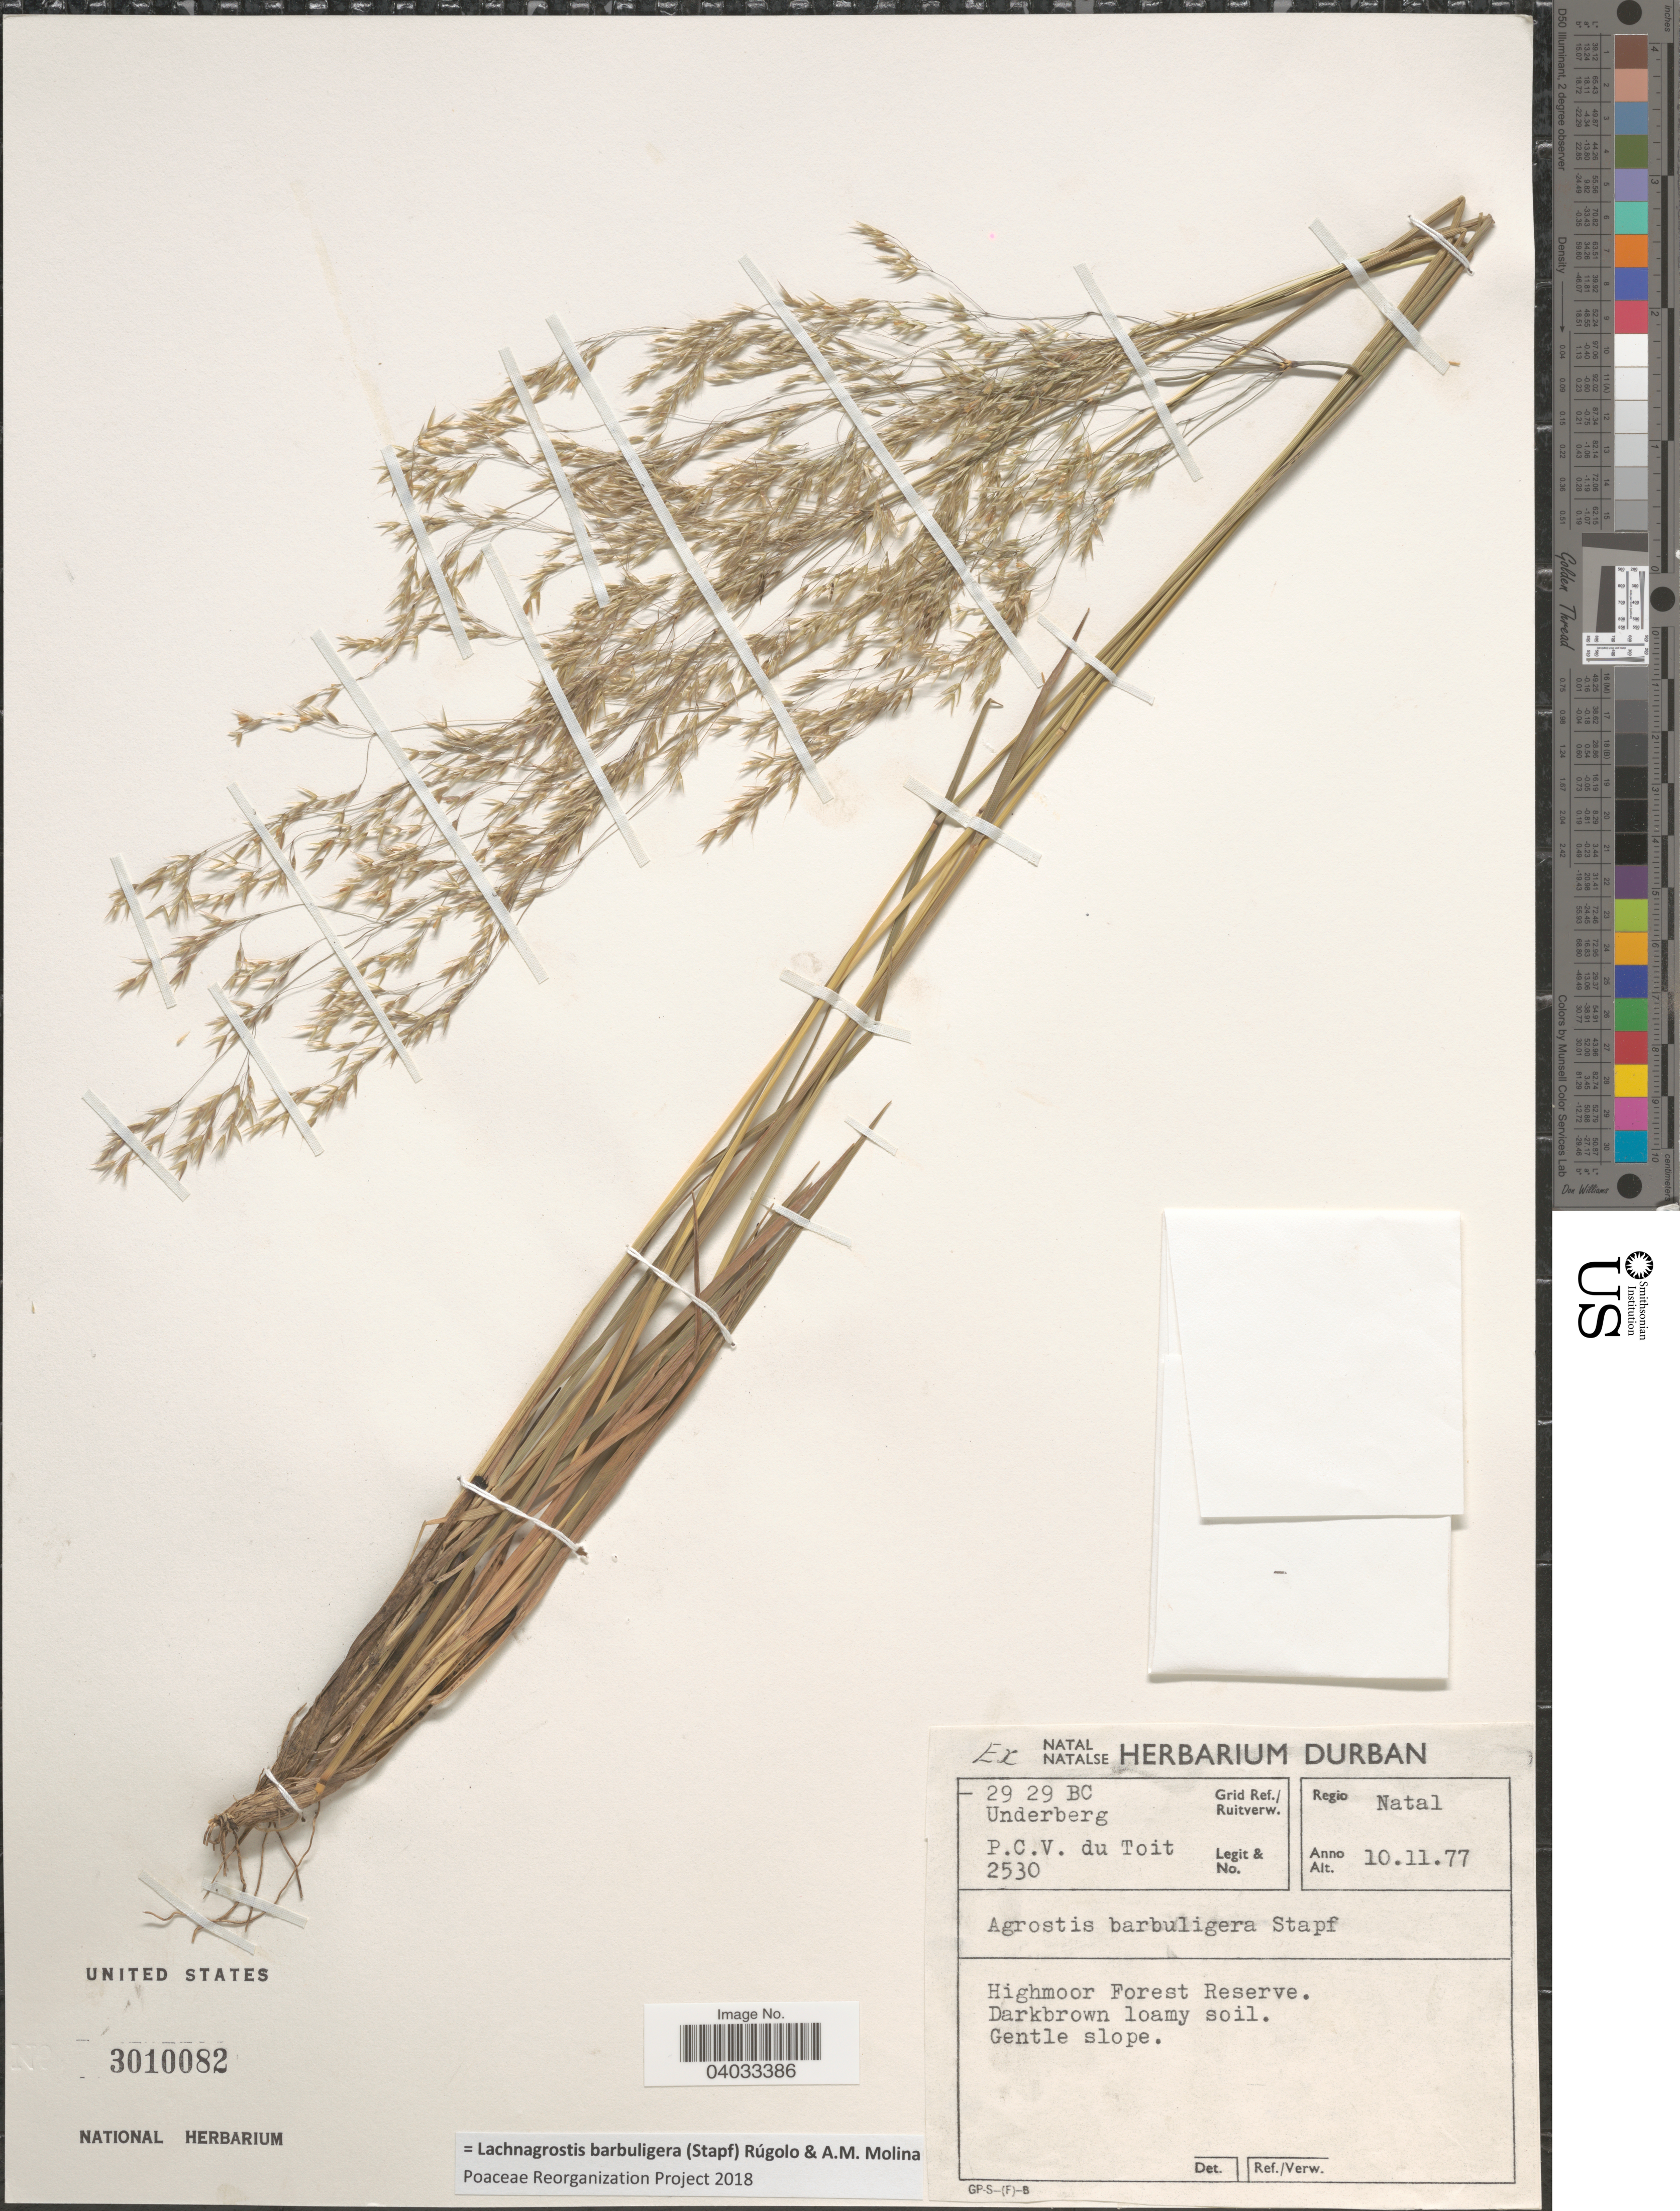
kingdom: Plantae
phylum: Tracheophyta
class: Liliopsida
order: Poales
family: Poaceae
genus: Lachnagrostis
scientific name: Lachnagrostis barbuligera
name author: (Stapf) Rúgolo & A.M. Molina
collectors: P. Du Toit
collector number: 2530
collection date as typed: Transcribed d/m/y: 10/11/77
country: South Africa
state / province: KwaZulu-Natal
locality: Grid Ref./ Ruitverw. 29 29 BC. Underberg. Regio Natal. Highmoor Forest Reserve.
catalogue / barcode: US 3010082